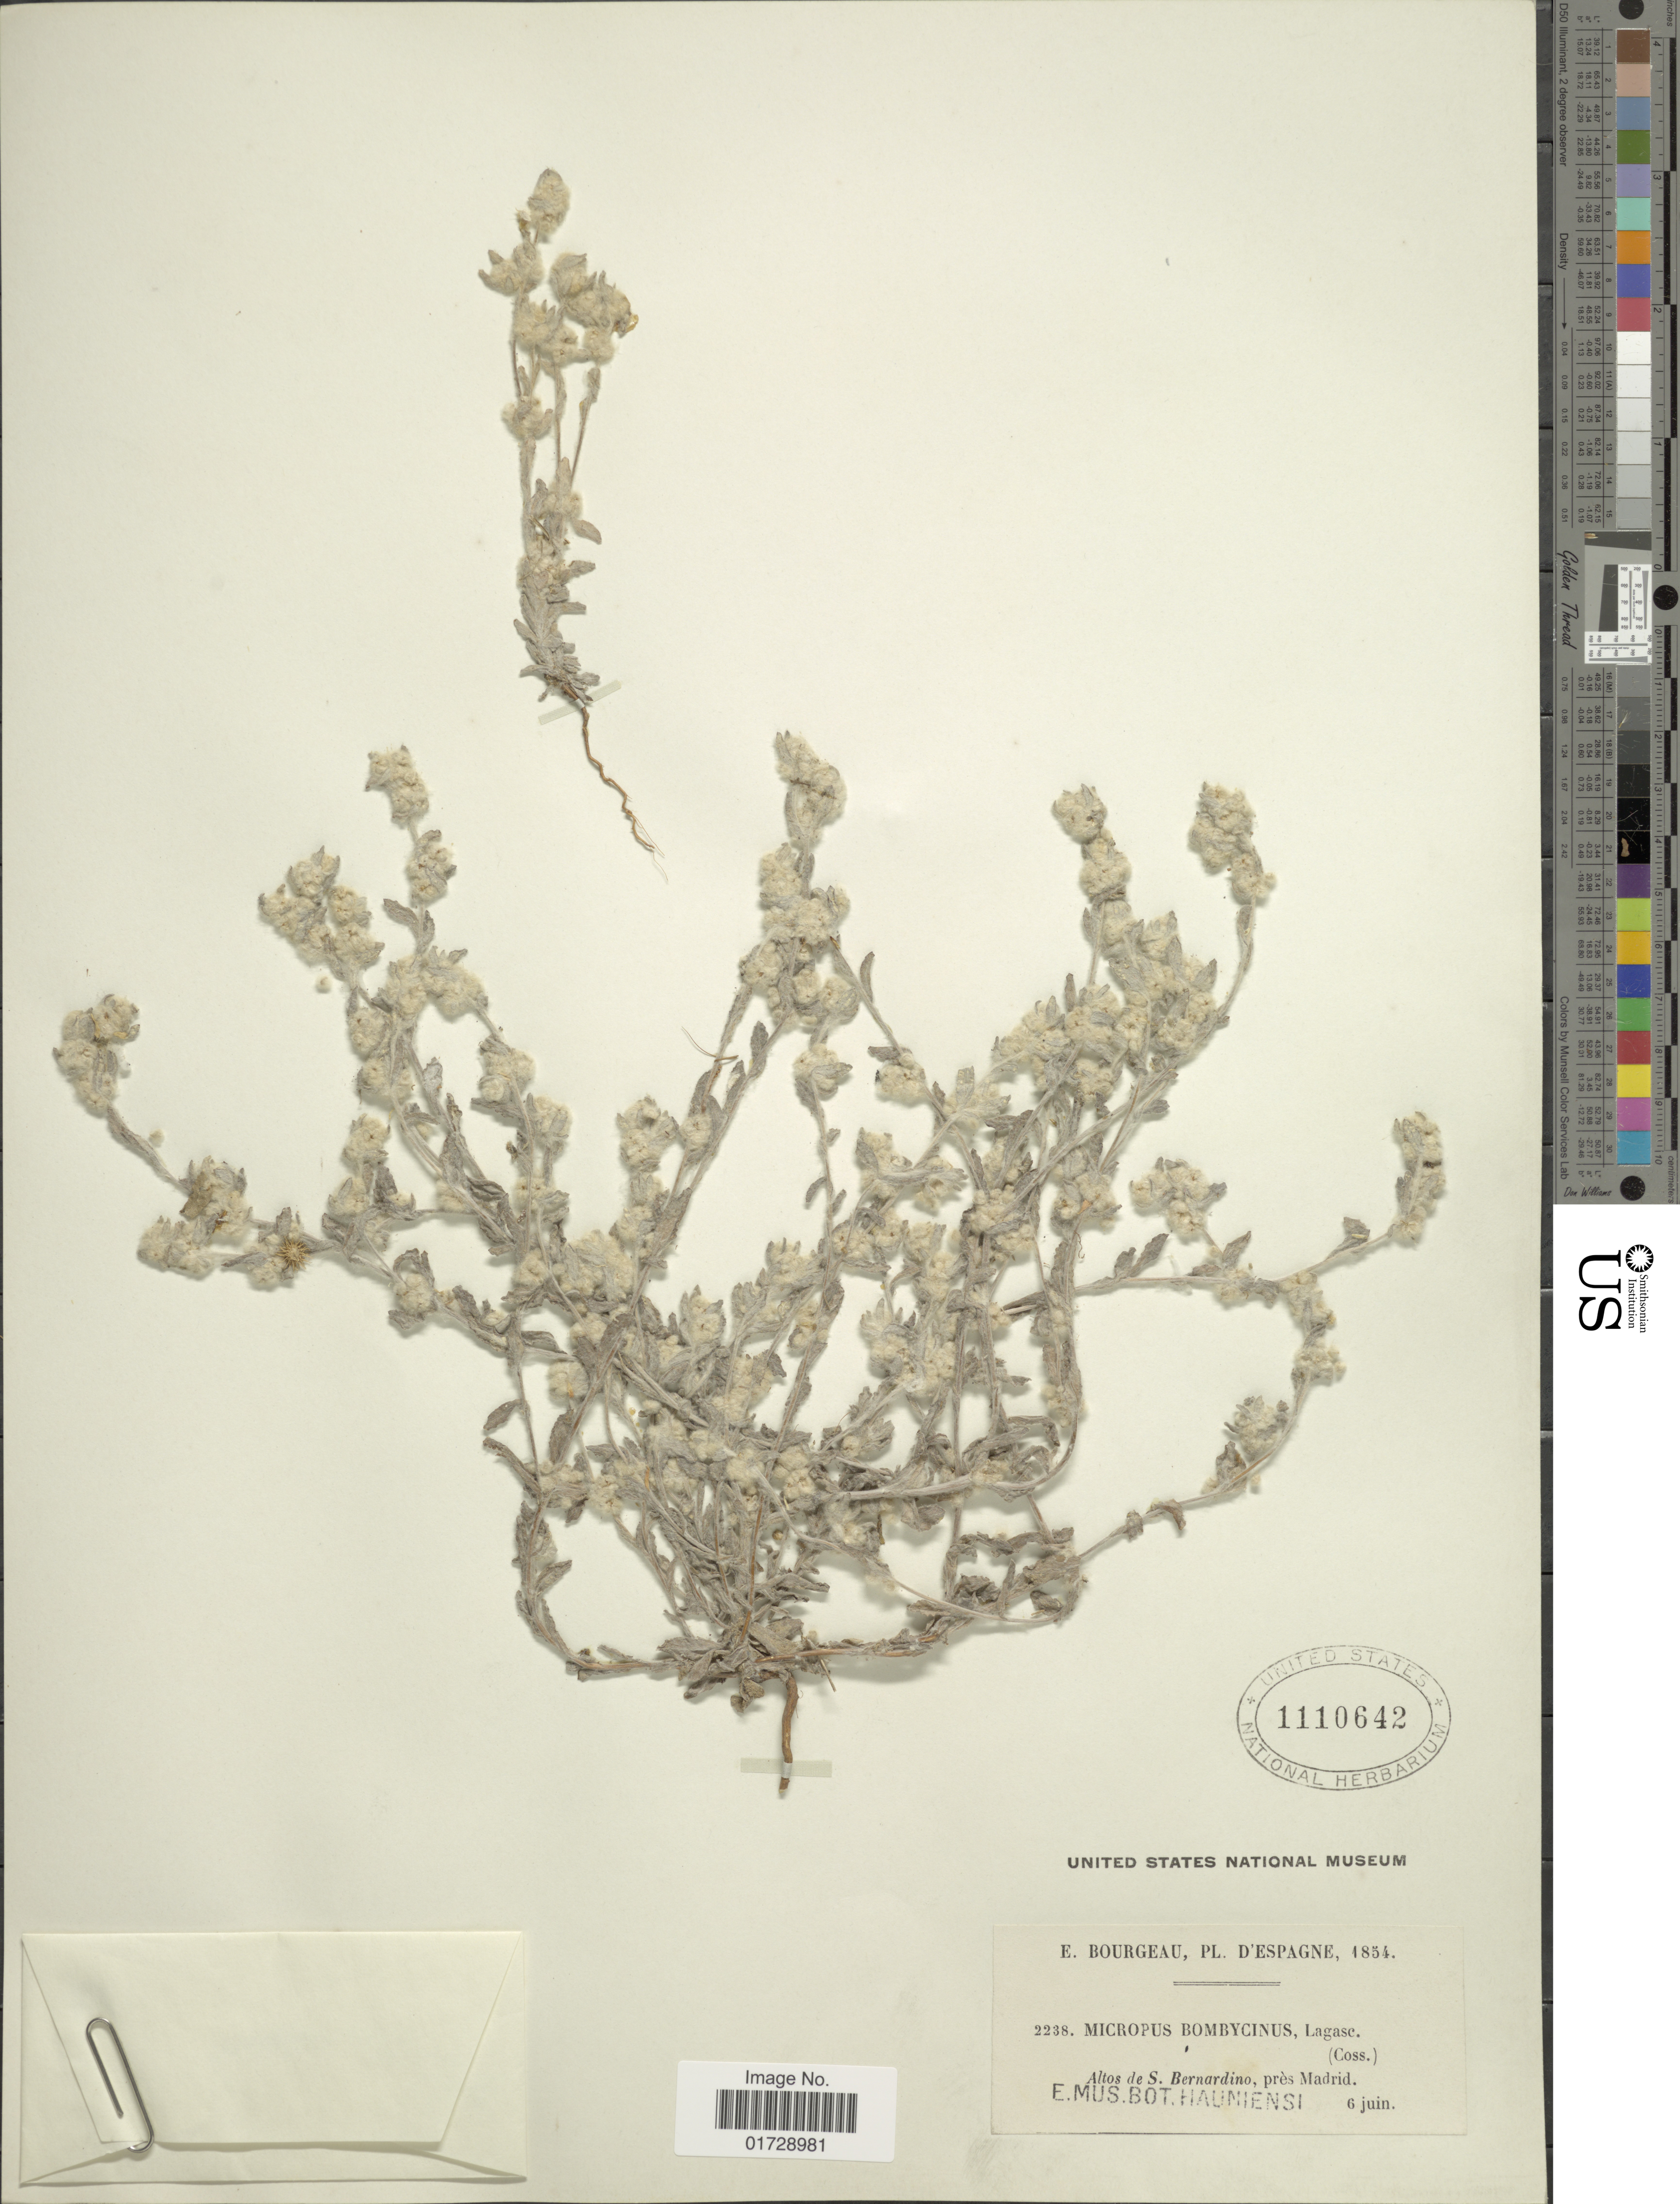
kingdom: Plantae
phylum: Tracheophyta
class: Magnoliopsida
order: Asterales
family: Asteraceae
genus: Micropus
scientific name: Micropus bombycinus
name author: Lag.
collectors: E. Bourgeau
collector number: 2238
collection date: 1854-06-06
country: Spain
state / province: Madrid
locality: D'Espagne, Altos de S. Bernardino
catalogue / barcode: US 1110642